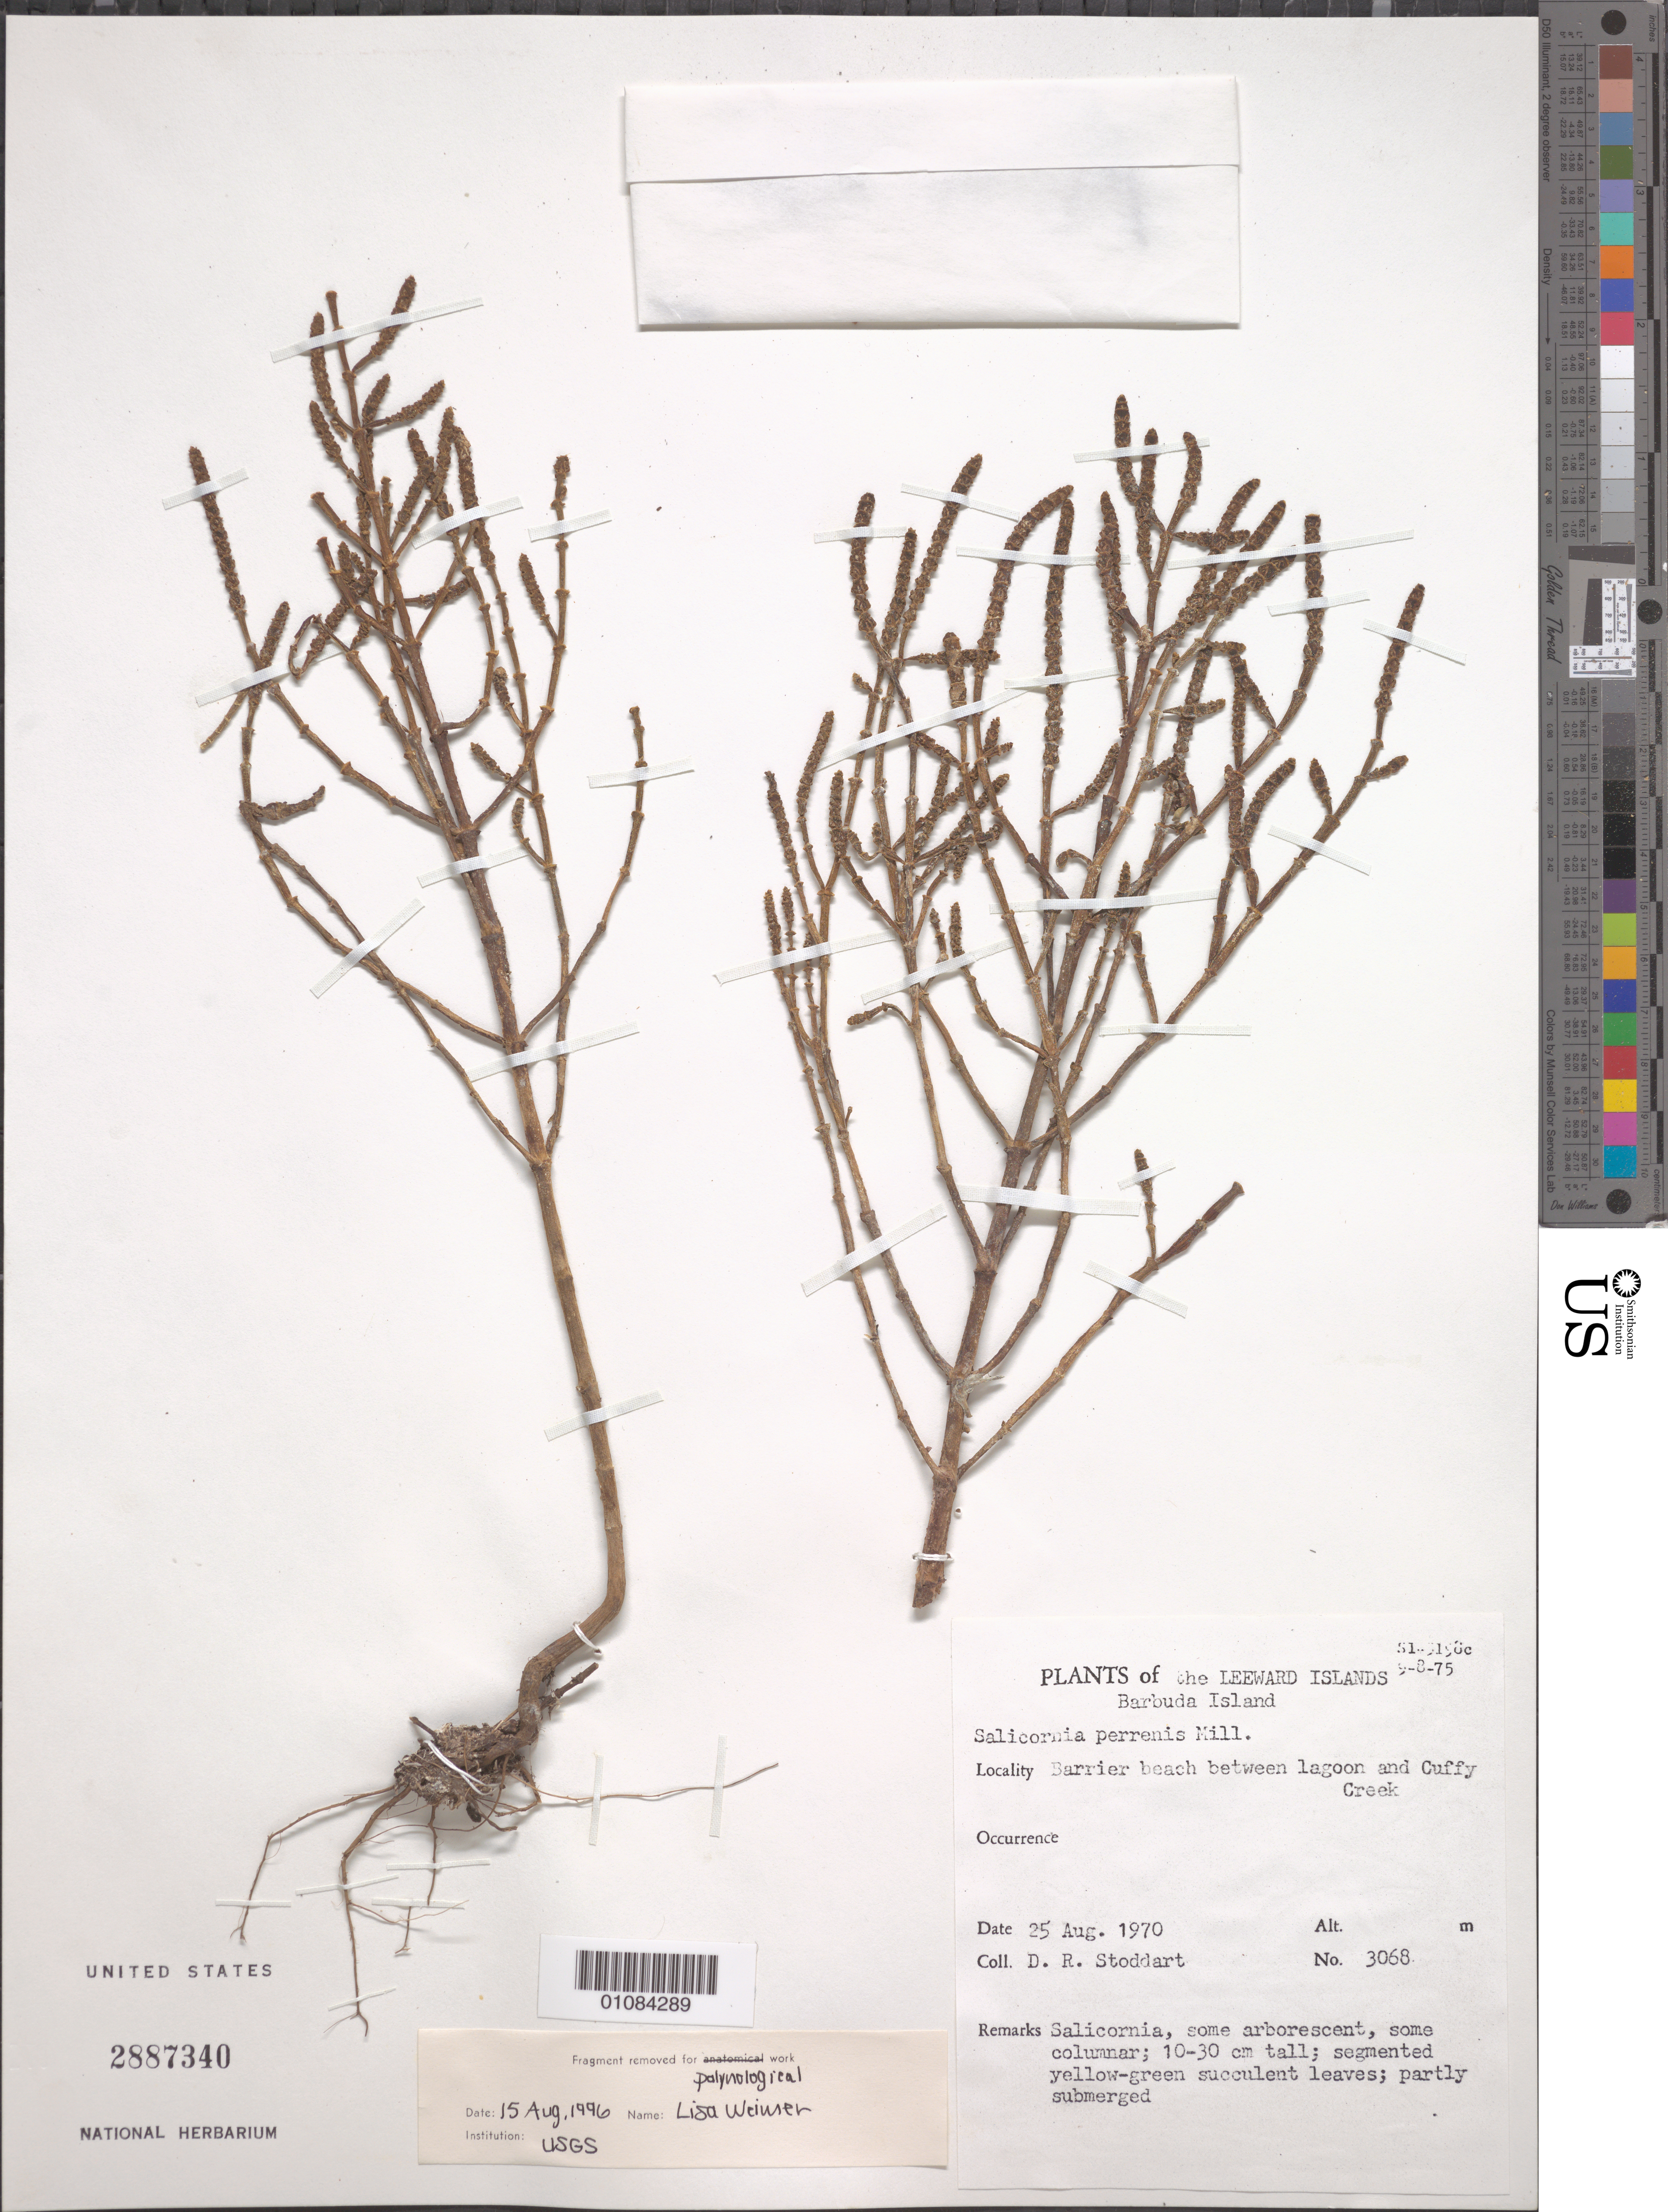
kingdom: Plantae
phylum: Tracheophyta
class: Magnoliopsida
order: Caryophyllales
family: Amaranthaceae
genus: Salicornia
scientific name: Salicornia perennis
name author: Mill.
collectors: D. R. Stoddart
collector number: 3068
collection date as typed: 25 Aug 1970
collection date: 1970-08-25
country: Antigua and Barbuda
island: Barbuda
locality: Barrier beach between lagoon and Cuffy Creek.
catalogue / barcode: US 2887340